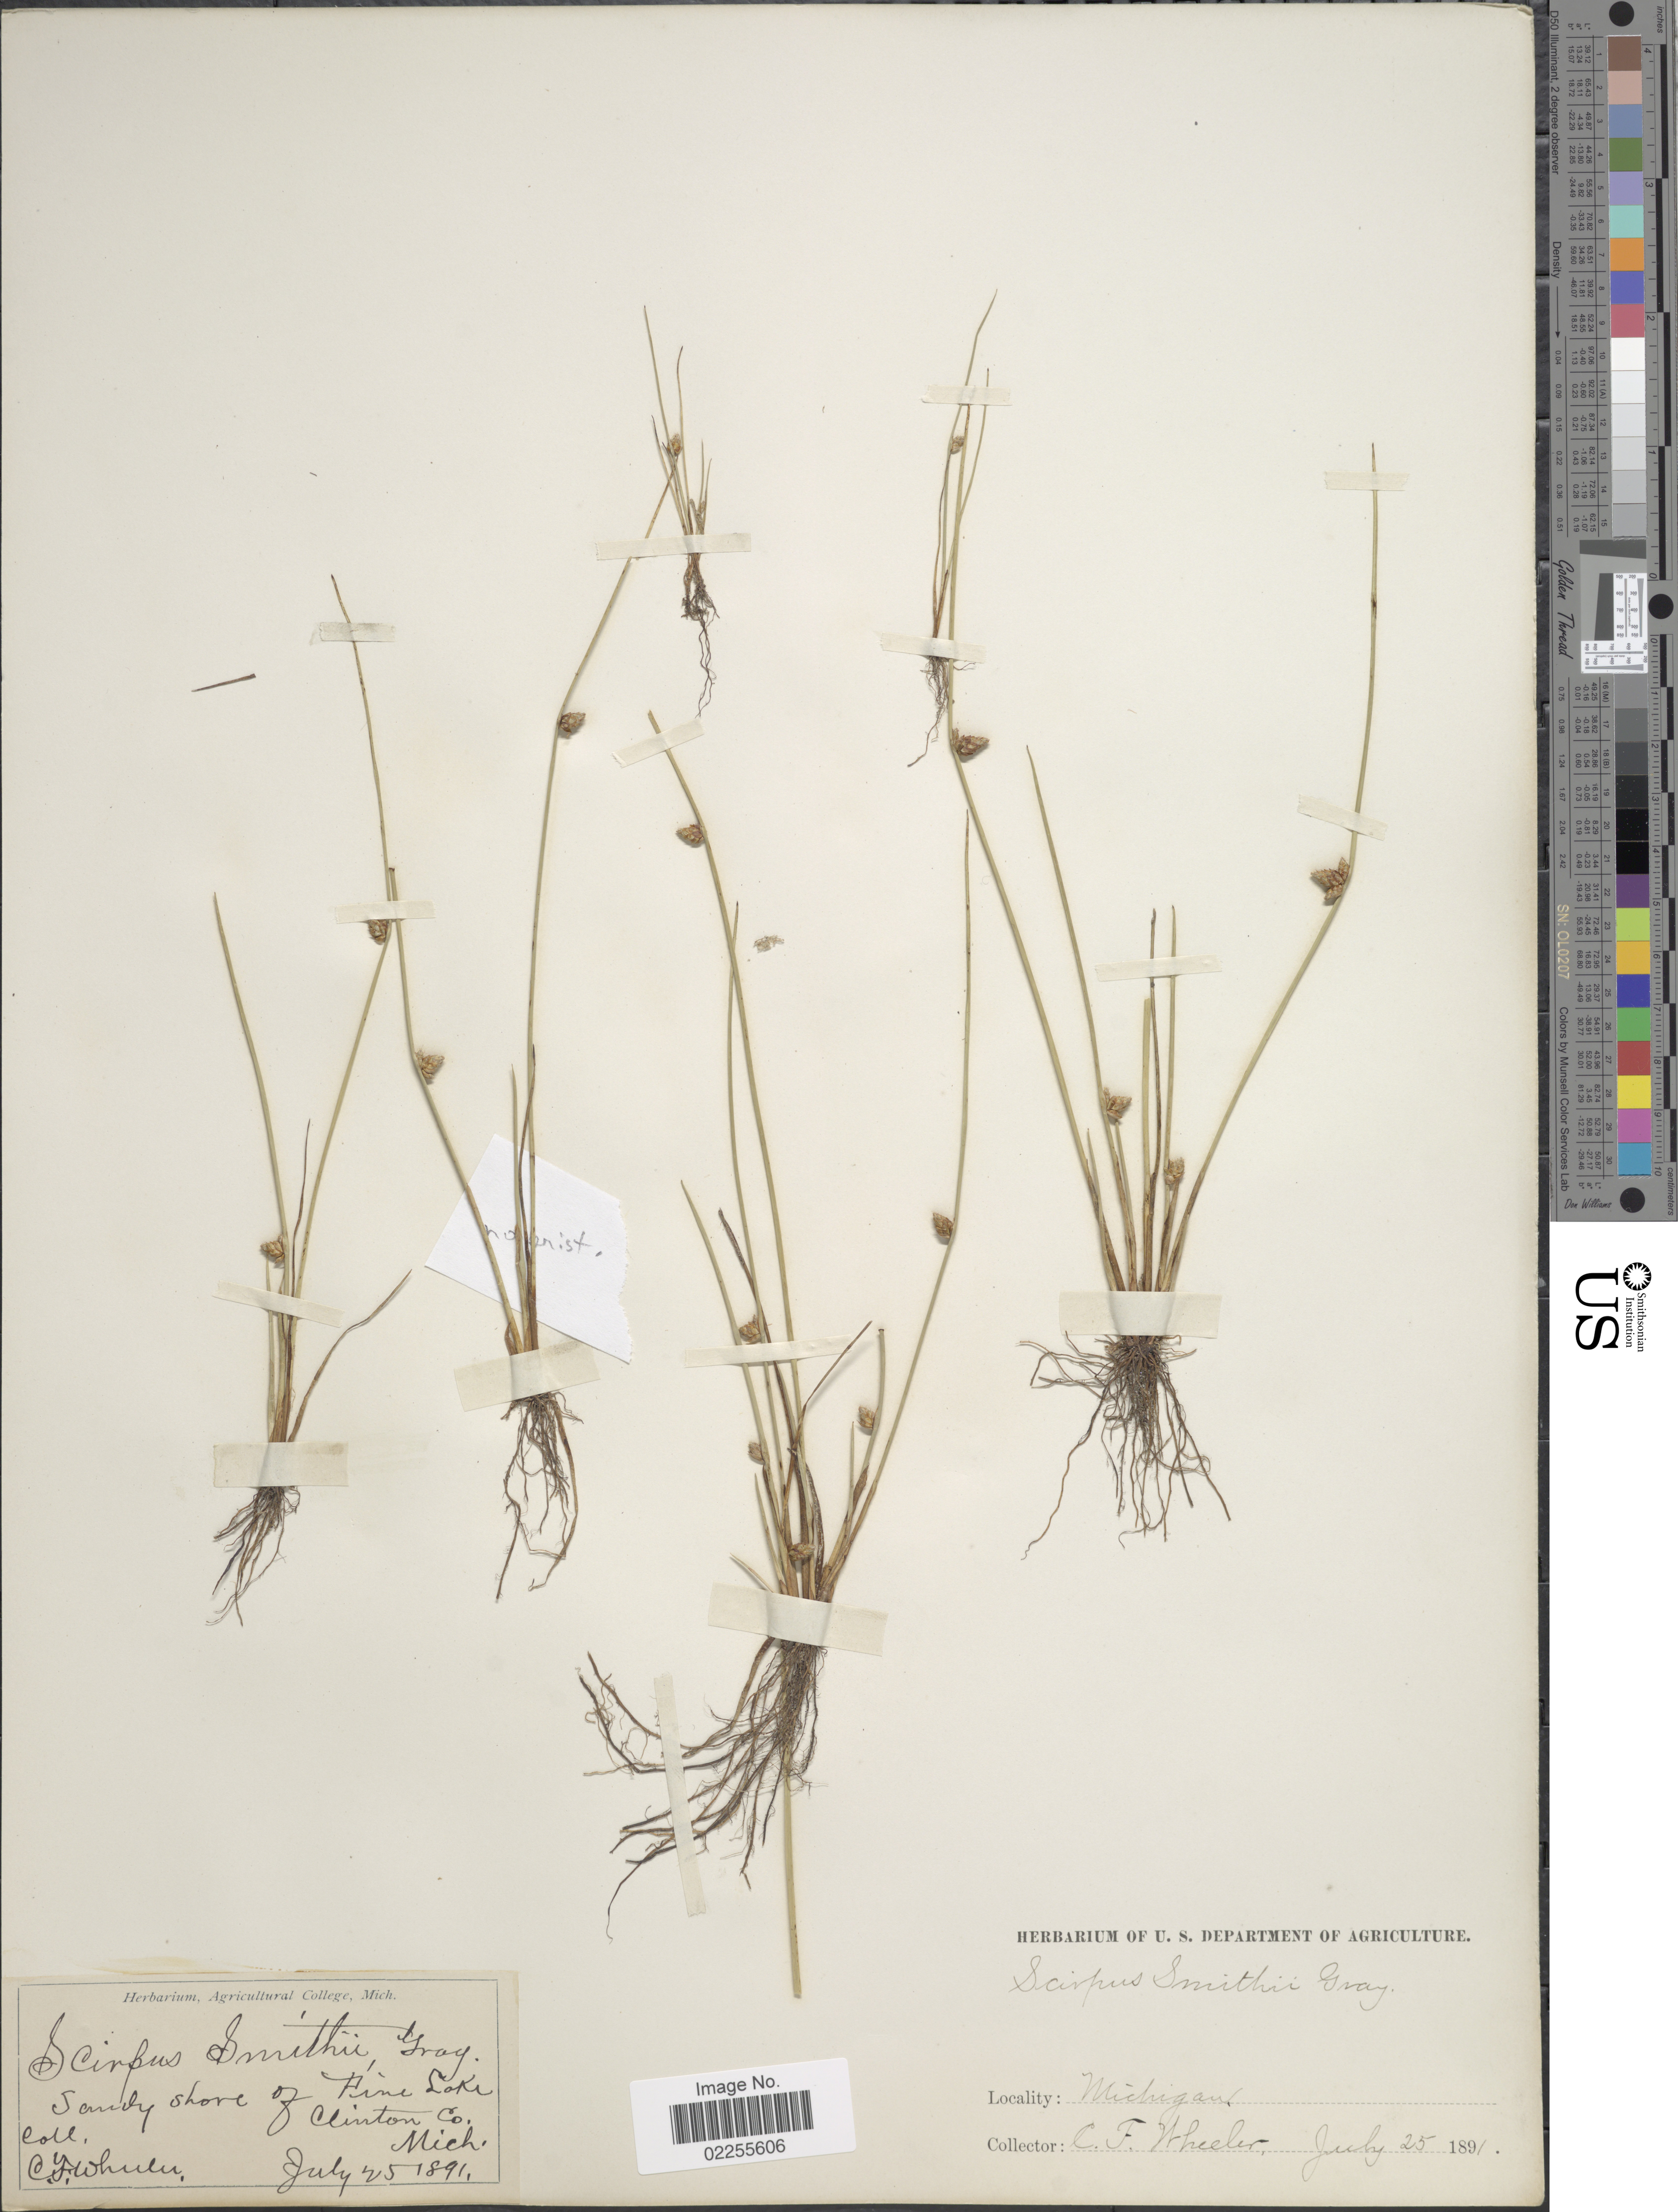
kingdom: Plantae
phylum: Tracheophyta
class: Liliopsida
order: Poales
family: Cyperaceae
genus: Schoenoplectus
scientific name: Schoenoplectus smithii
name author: (A. Gray) Soják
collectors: C. Wheeler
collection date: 1891-07-25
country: United States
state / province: Michigan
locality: Sandy shore of Fine Lake, Clinton Co.